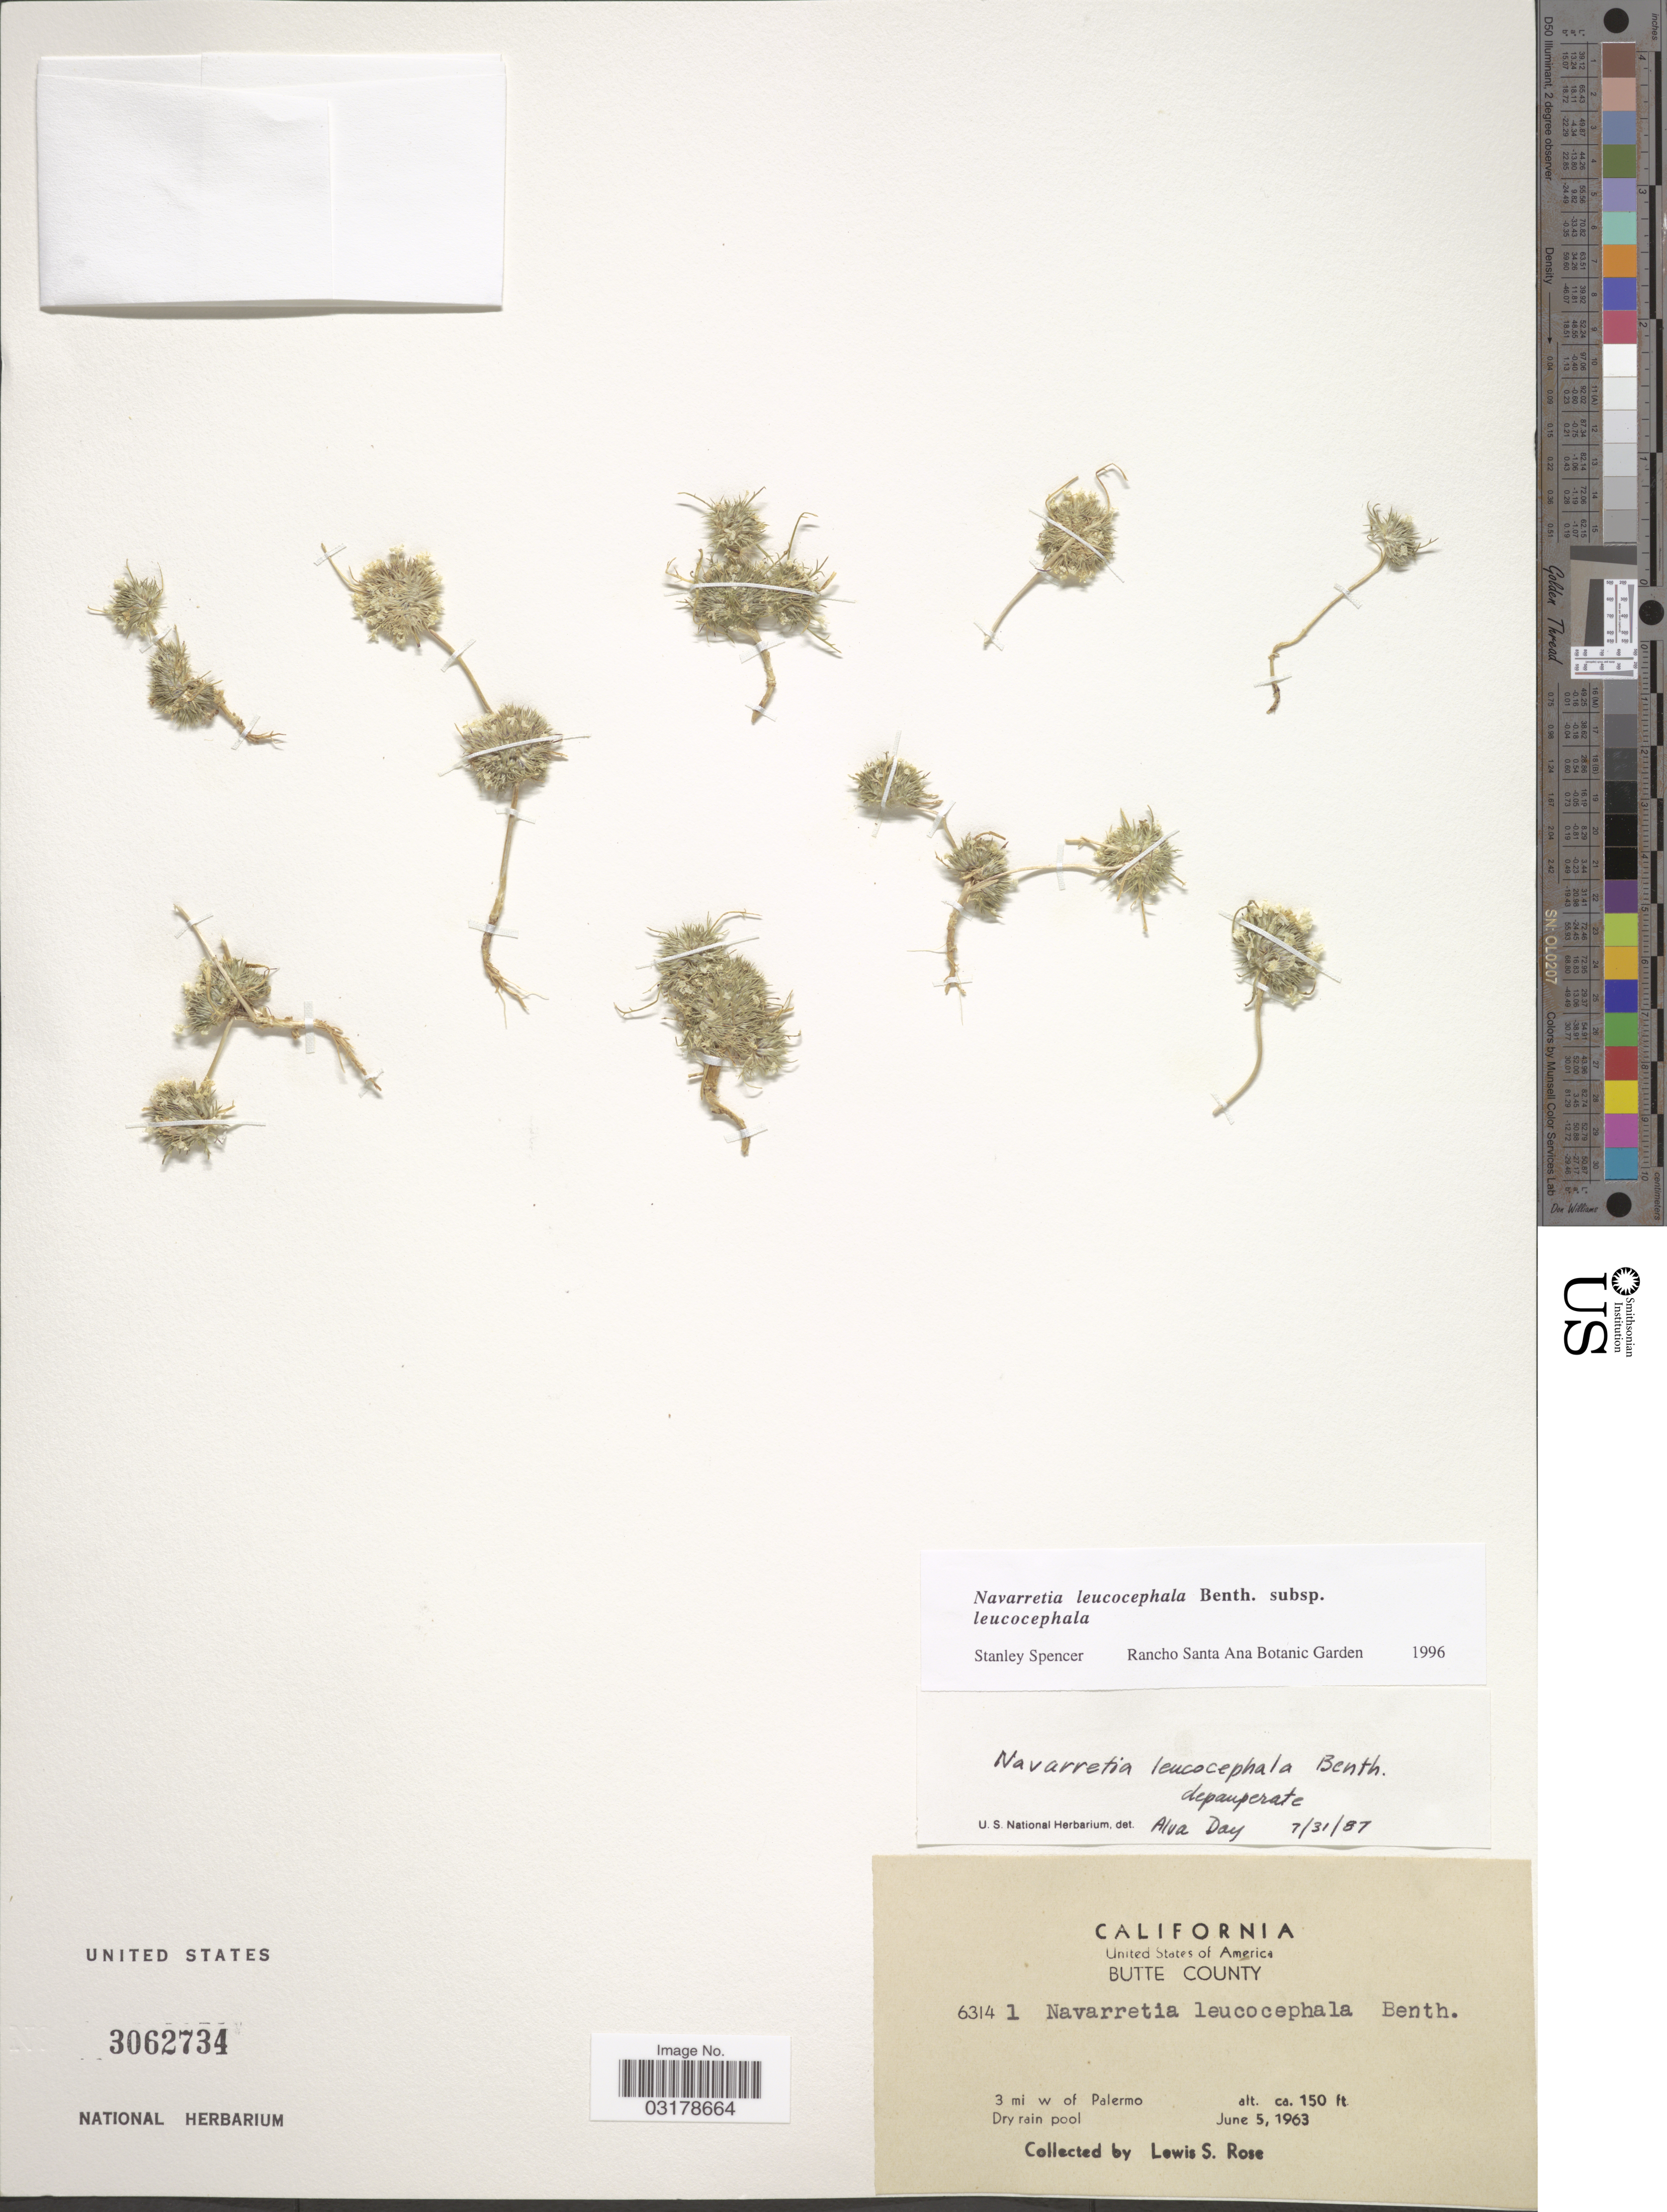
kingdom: Plantae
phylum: Tracheophyta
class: Magnoliopsida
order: Ericales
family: Polemoniaceae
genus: Navarretia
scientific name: Navarretia leucocephala subsp. leucocephala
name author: Benth.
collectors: L. S. Rose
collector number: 63141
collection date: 1963-06-05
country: United States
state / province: California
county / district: Butte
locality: United States of America. Butte County. 3 mi w of Palermo.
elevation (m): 46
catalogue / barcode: US 3062734